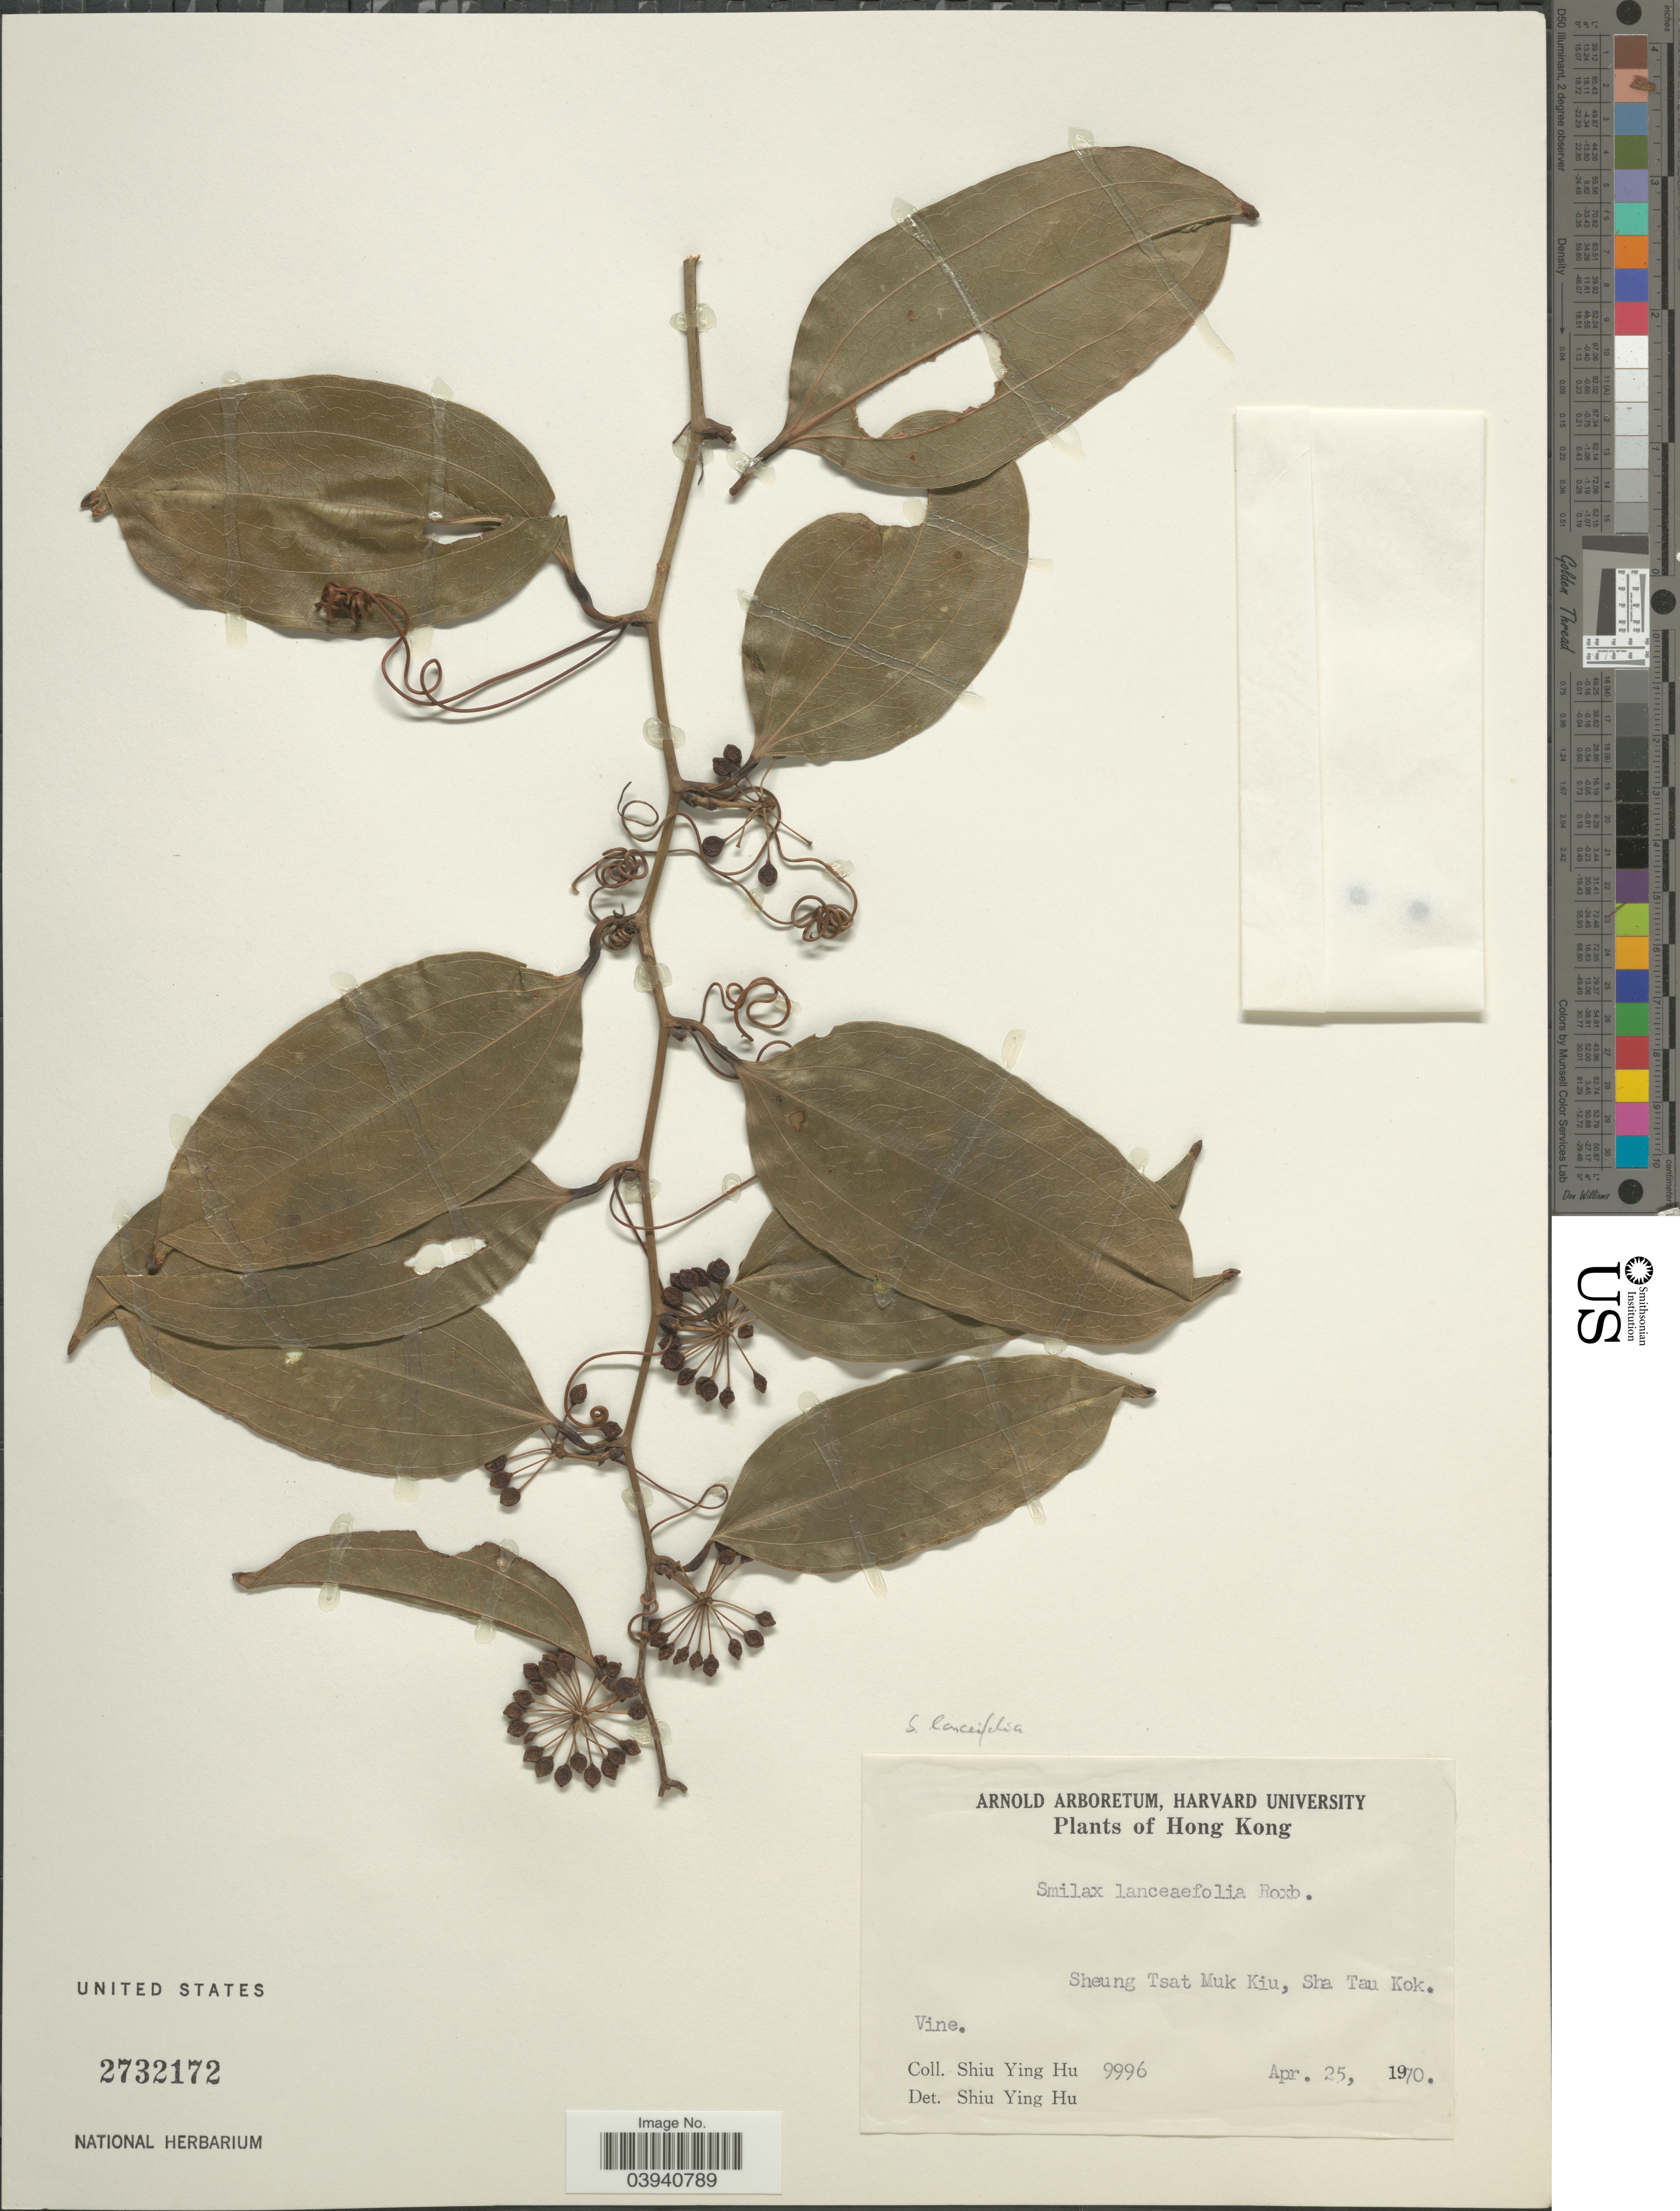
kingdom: Plantae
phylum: Tracheophyta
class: Liliopsida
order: Liliales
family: Smilacaceae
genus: Smilax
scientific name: Smilax lanceifolia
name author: Roxb.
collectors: S. Y. Hu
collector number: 9996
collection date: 1970-04-25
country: China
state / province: Hong Kong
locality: Sheung Tsat Muk Kiu, Sha Tau Kok.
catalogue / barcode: US 2732172